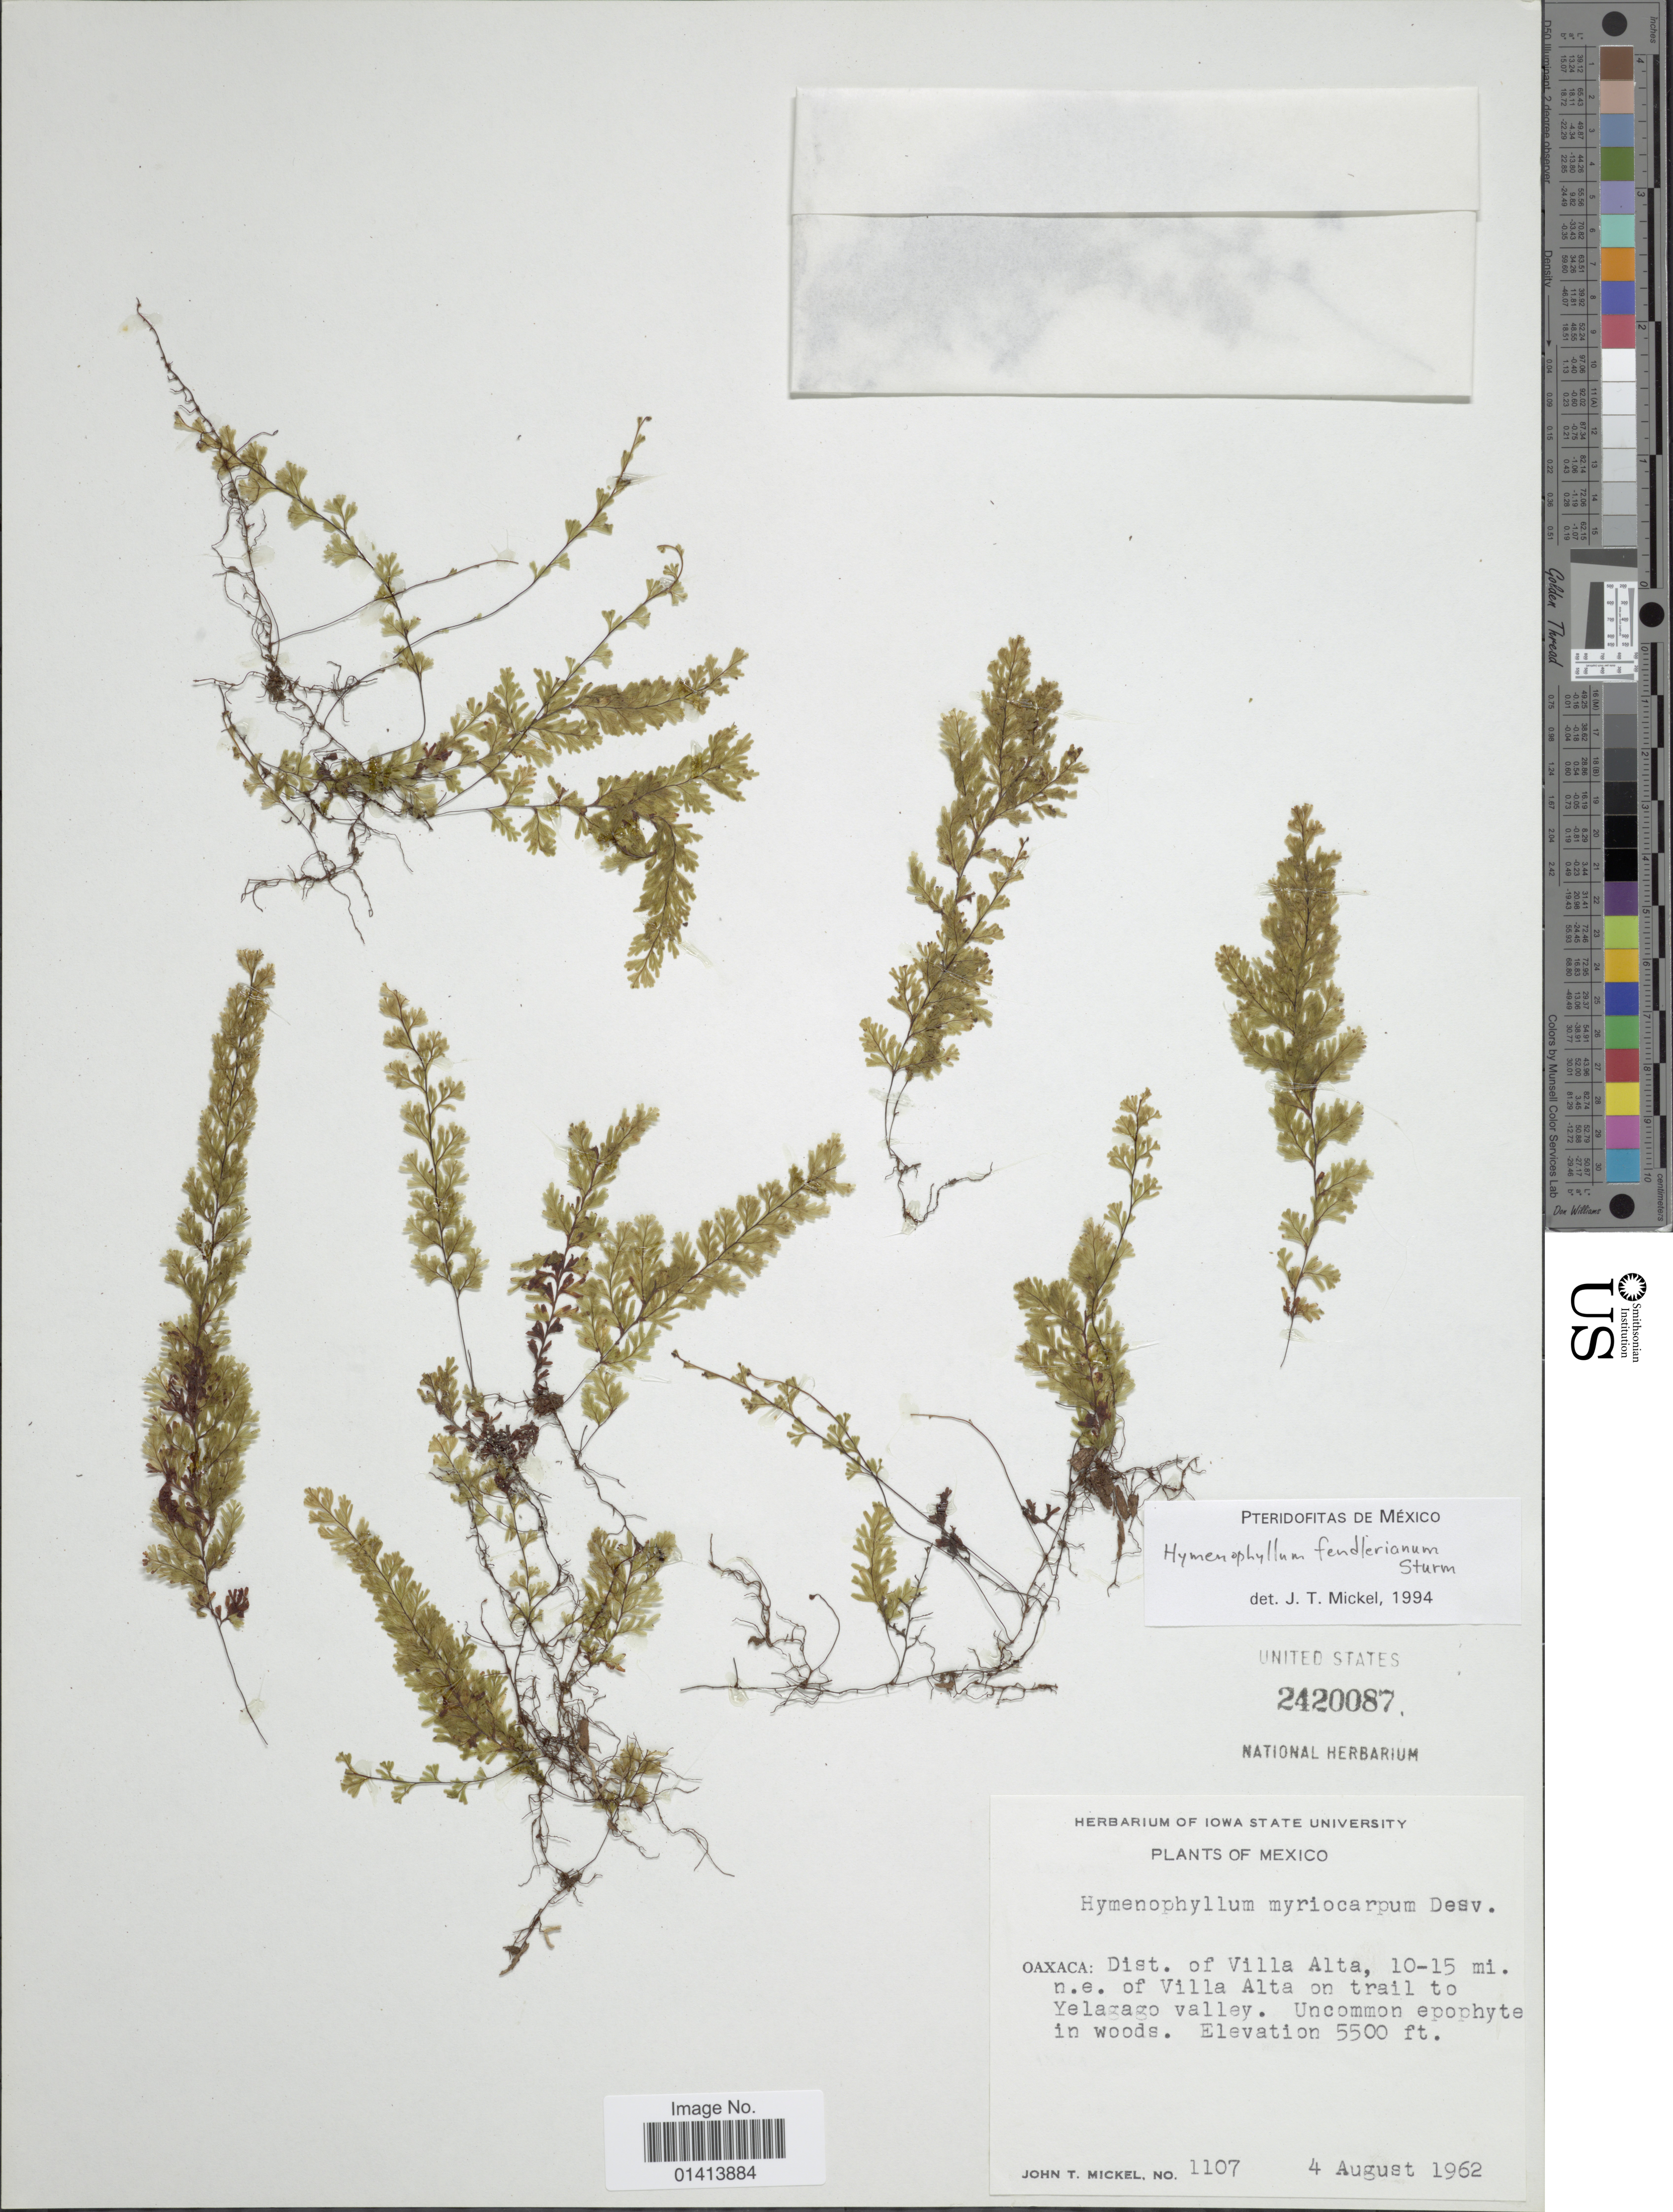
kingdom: Plantae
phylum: Tracheophyta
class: Polypodiopsida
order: Hymenophyllales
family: Hymenophyllaceae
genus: Hymenophyllum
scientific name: Hymenophyllum fendlerianum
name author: J.W. Sturm in Mart.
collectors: J. T. Mickel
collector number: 1107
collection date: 1962-08-04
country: Mexico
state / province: Oaxaca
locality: Dist of Villa Alta, 10-15 mi. n.e. of Villa Alta on trail to Yelagago valley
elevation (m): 1676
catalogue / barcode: US 2420087